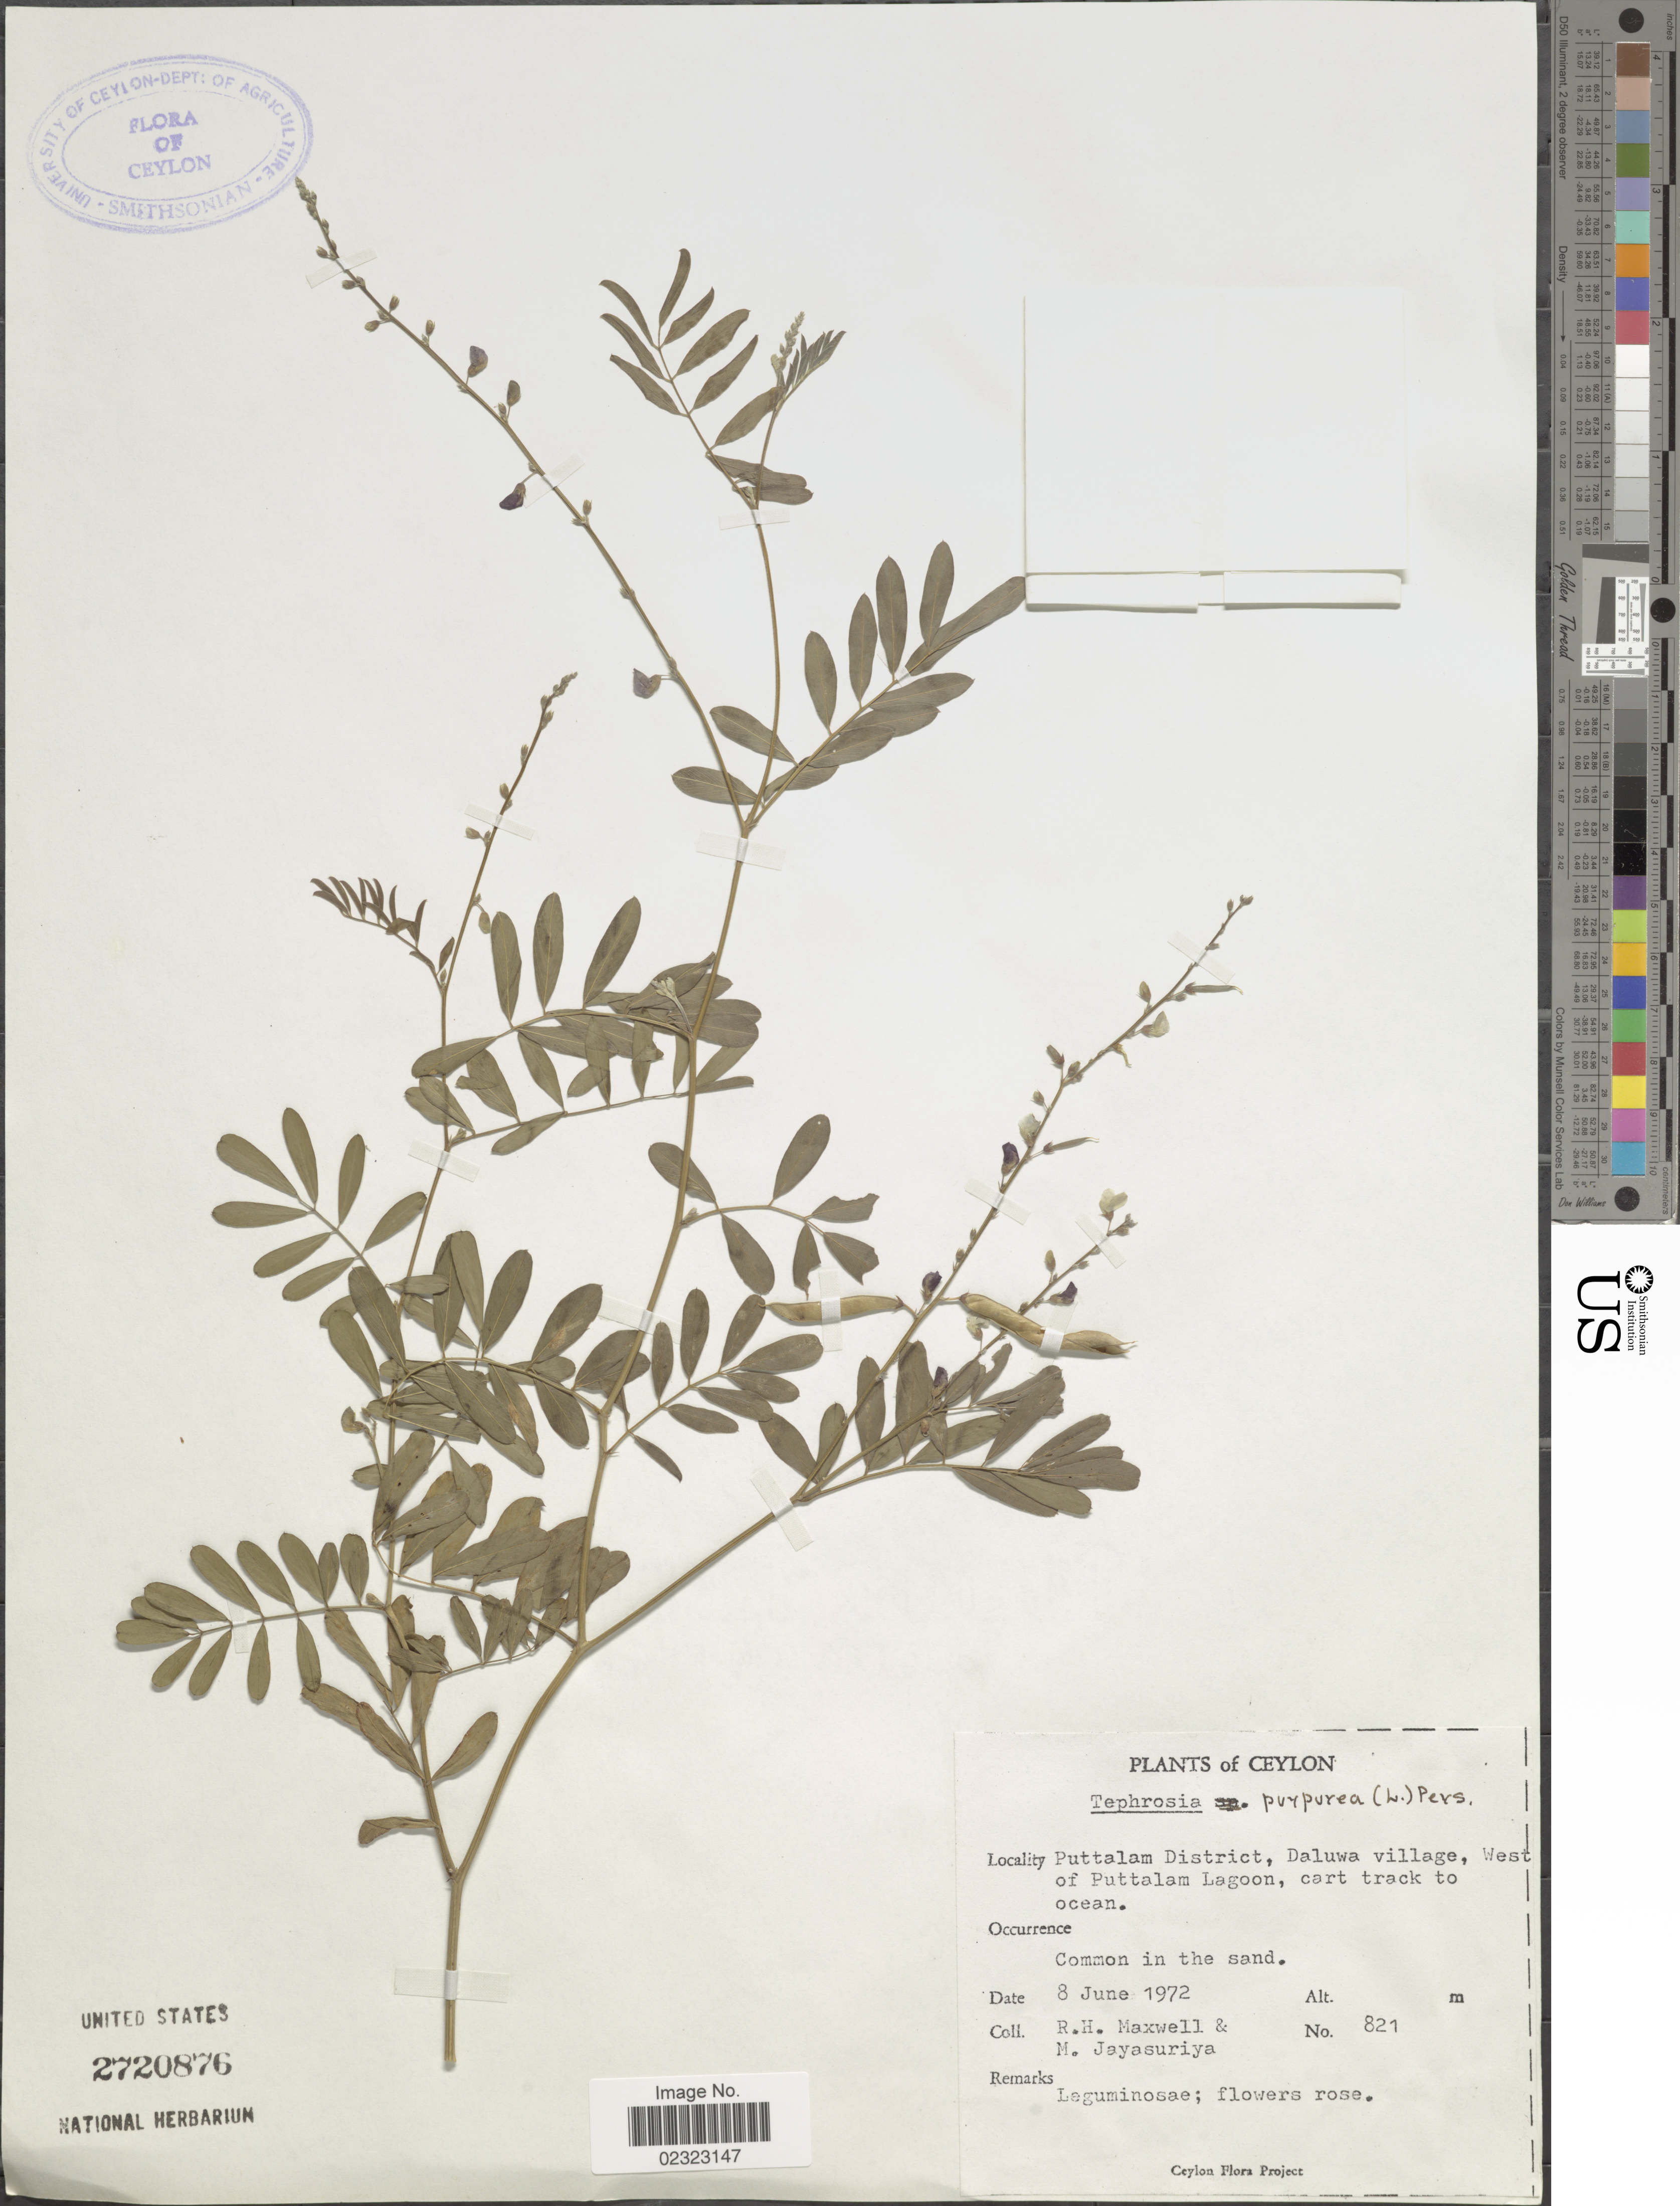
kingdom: Plantae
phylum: Tracheophyta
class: Magnoliopsida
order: Fabales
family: Fabaceae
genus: Tephrosia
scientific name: Tephrosia purpurea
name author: (L.) Pers.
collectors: R. Maxwell & M. Jayasuriya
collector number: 821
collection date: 1972-06-08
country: Sri Lanka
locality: Ceylon. Puttatalam District, Daluwa village, Wes of Puttatalam Lagoon, cart track to ocean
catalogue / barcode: US 2720876